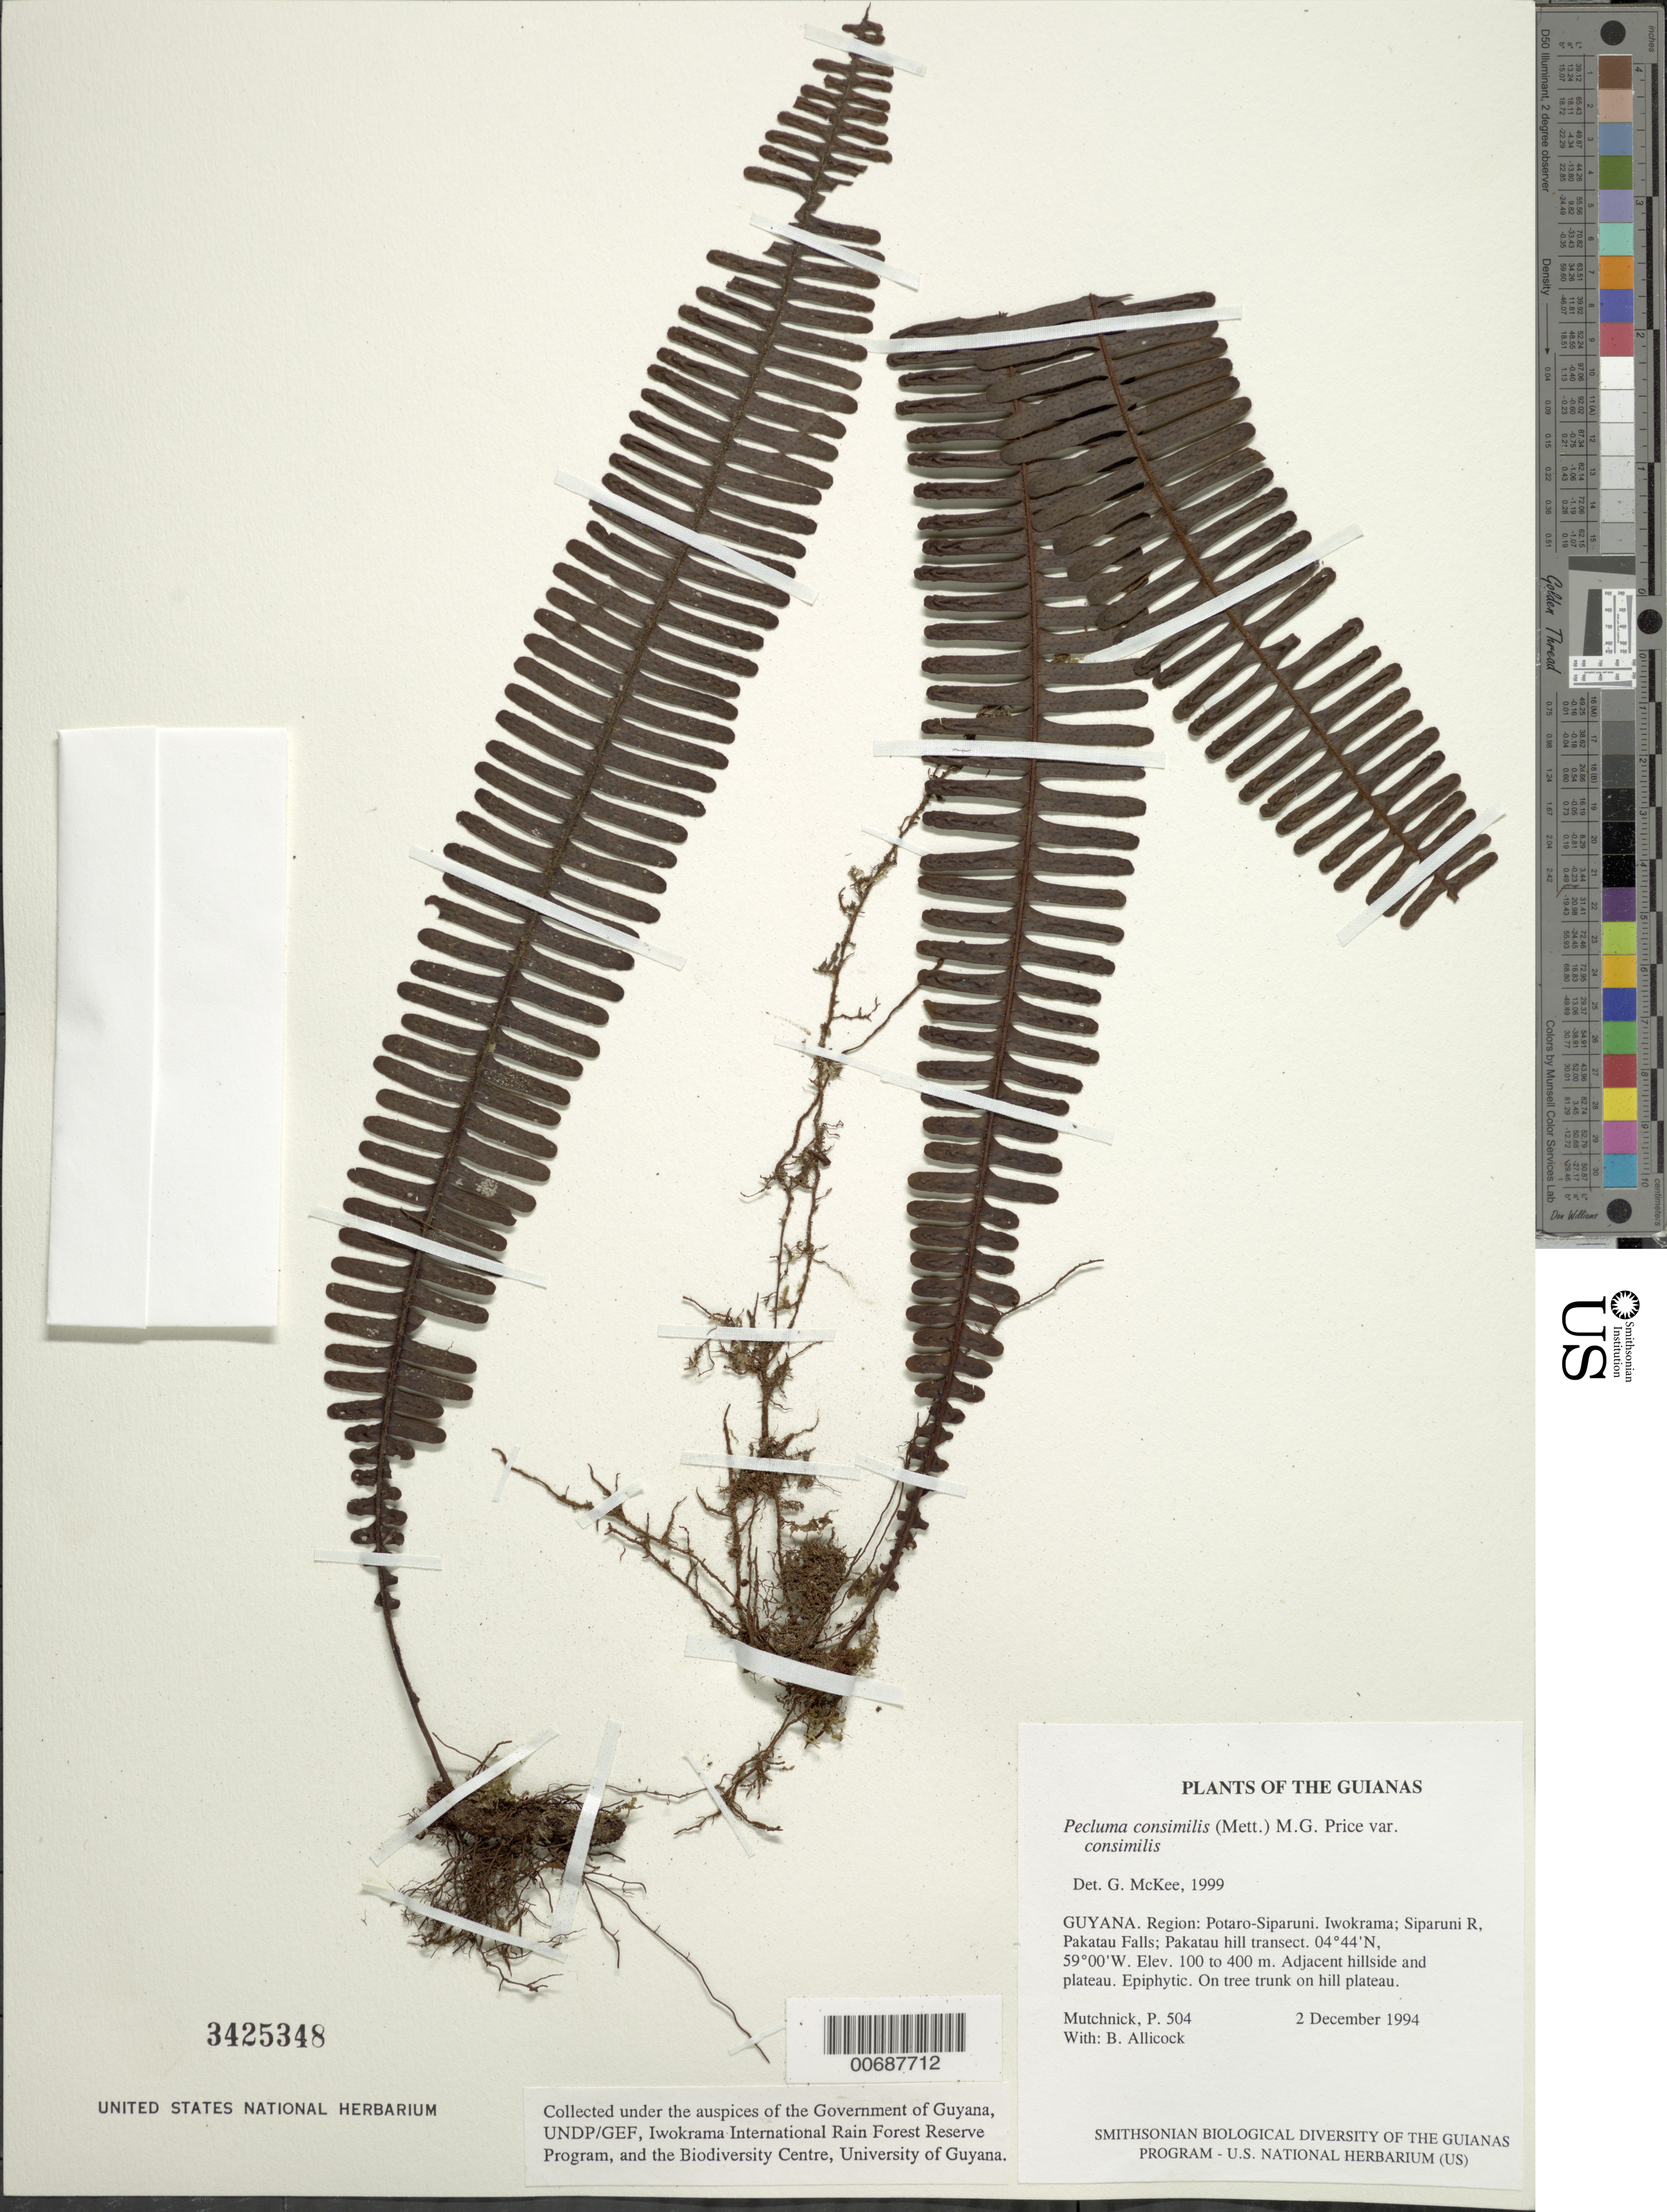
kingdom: Plantae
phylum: Tracheophyta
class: Polypodiopsida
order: Polypodiales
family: Polypodiaceae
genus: Pecluma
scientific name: Pecluma consimilis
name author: (Mett.) M.G. Price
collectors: P. Mutchnick & B. Allicock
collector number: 504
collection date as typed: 2 December 1994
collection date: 1994-12-02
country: Guyana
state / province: Potaro-Siparuni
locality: Iwokrama; Siparuni R, Pakatau Falls; Pakatau hill transect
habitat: Adjacent hillside and plateau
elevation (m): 100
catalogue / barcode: US 3425348